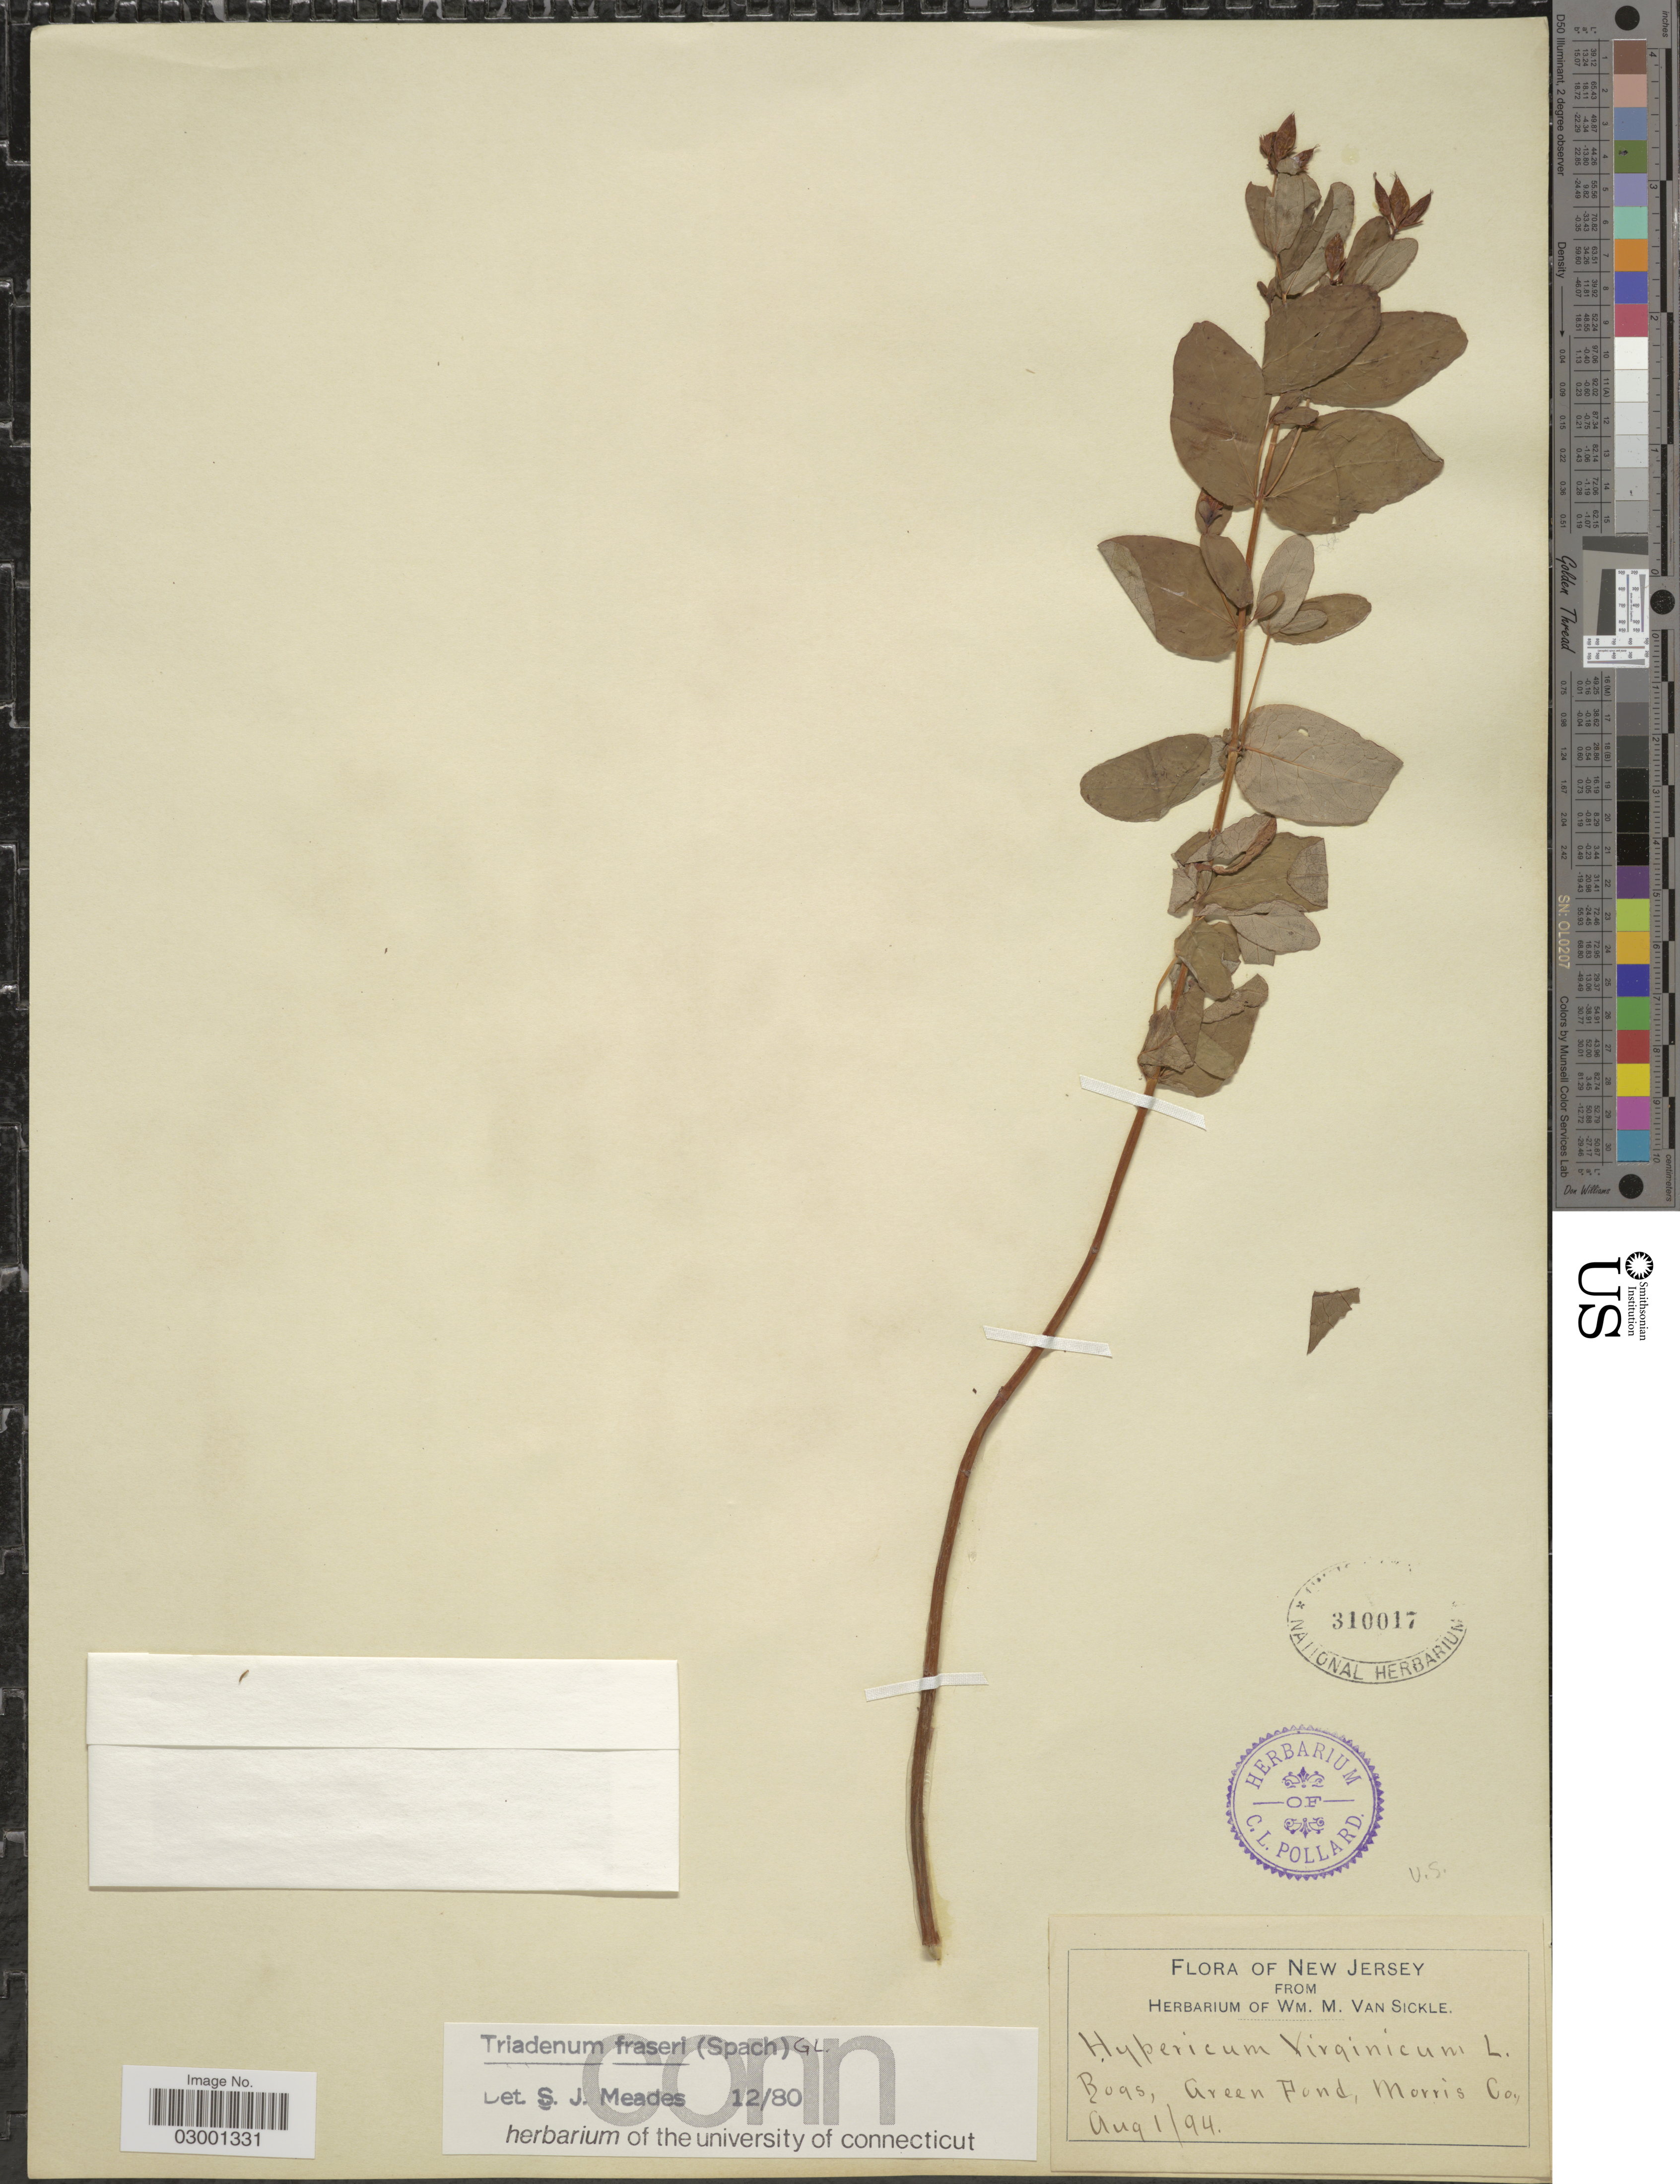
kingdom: Plantae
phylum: Tracheophyta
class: Magnoliopsida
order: Malpighiales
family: Hypericaceae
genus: Hypericum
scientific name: Hypericum fraseri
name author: Steud.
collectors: ex herb. Wm. M. Van Sickle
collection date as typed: Transcribed d/m/y: 1/8/94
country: United States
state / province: New Jersey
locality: Bogs, Green Pond,Morris Co.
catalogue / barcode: US 310017